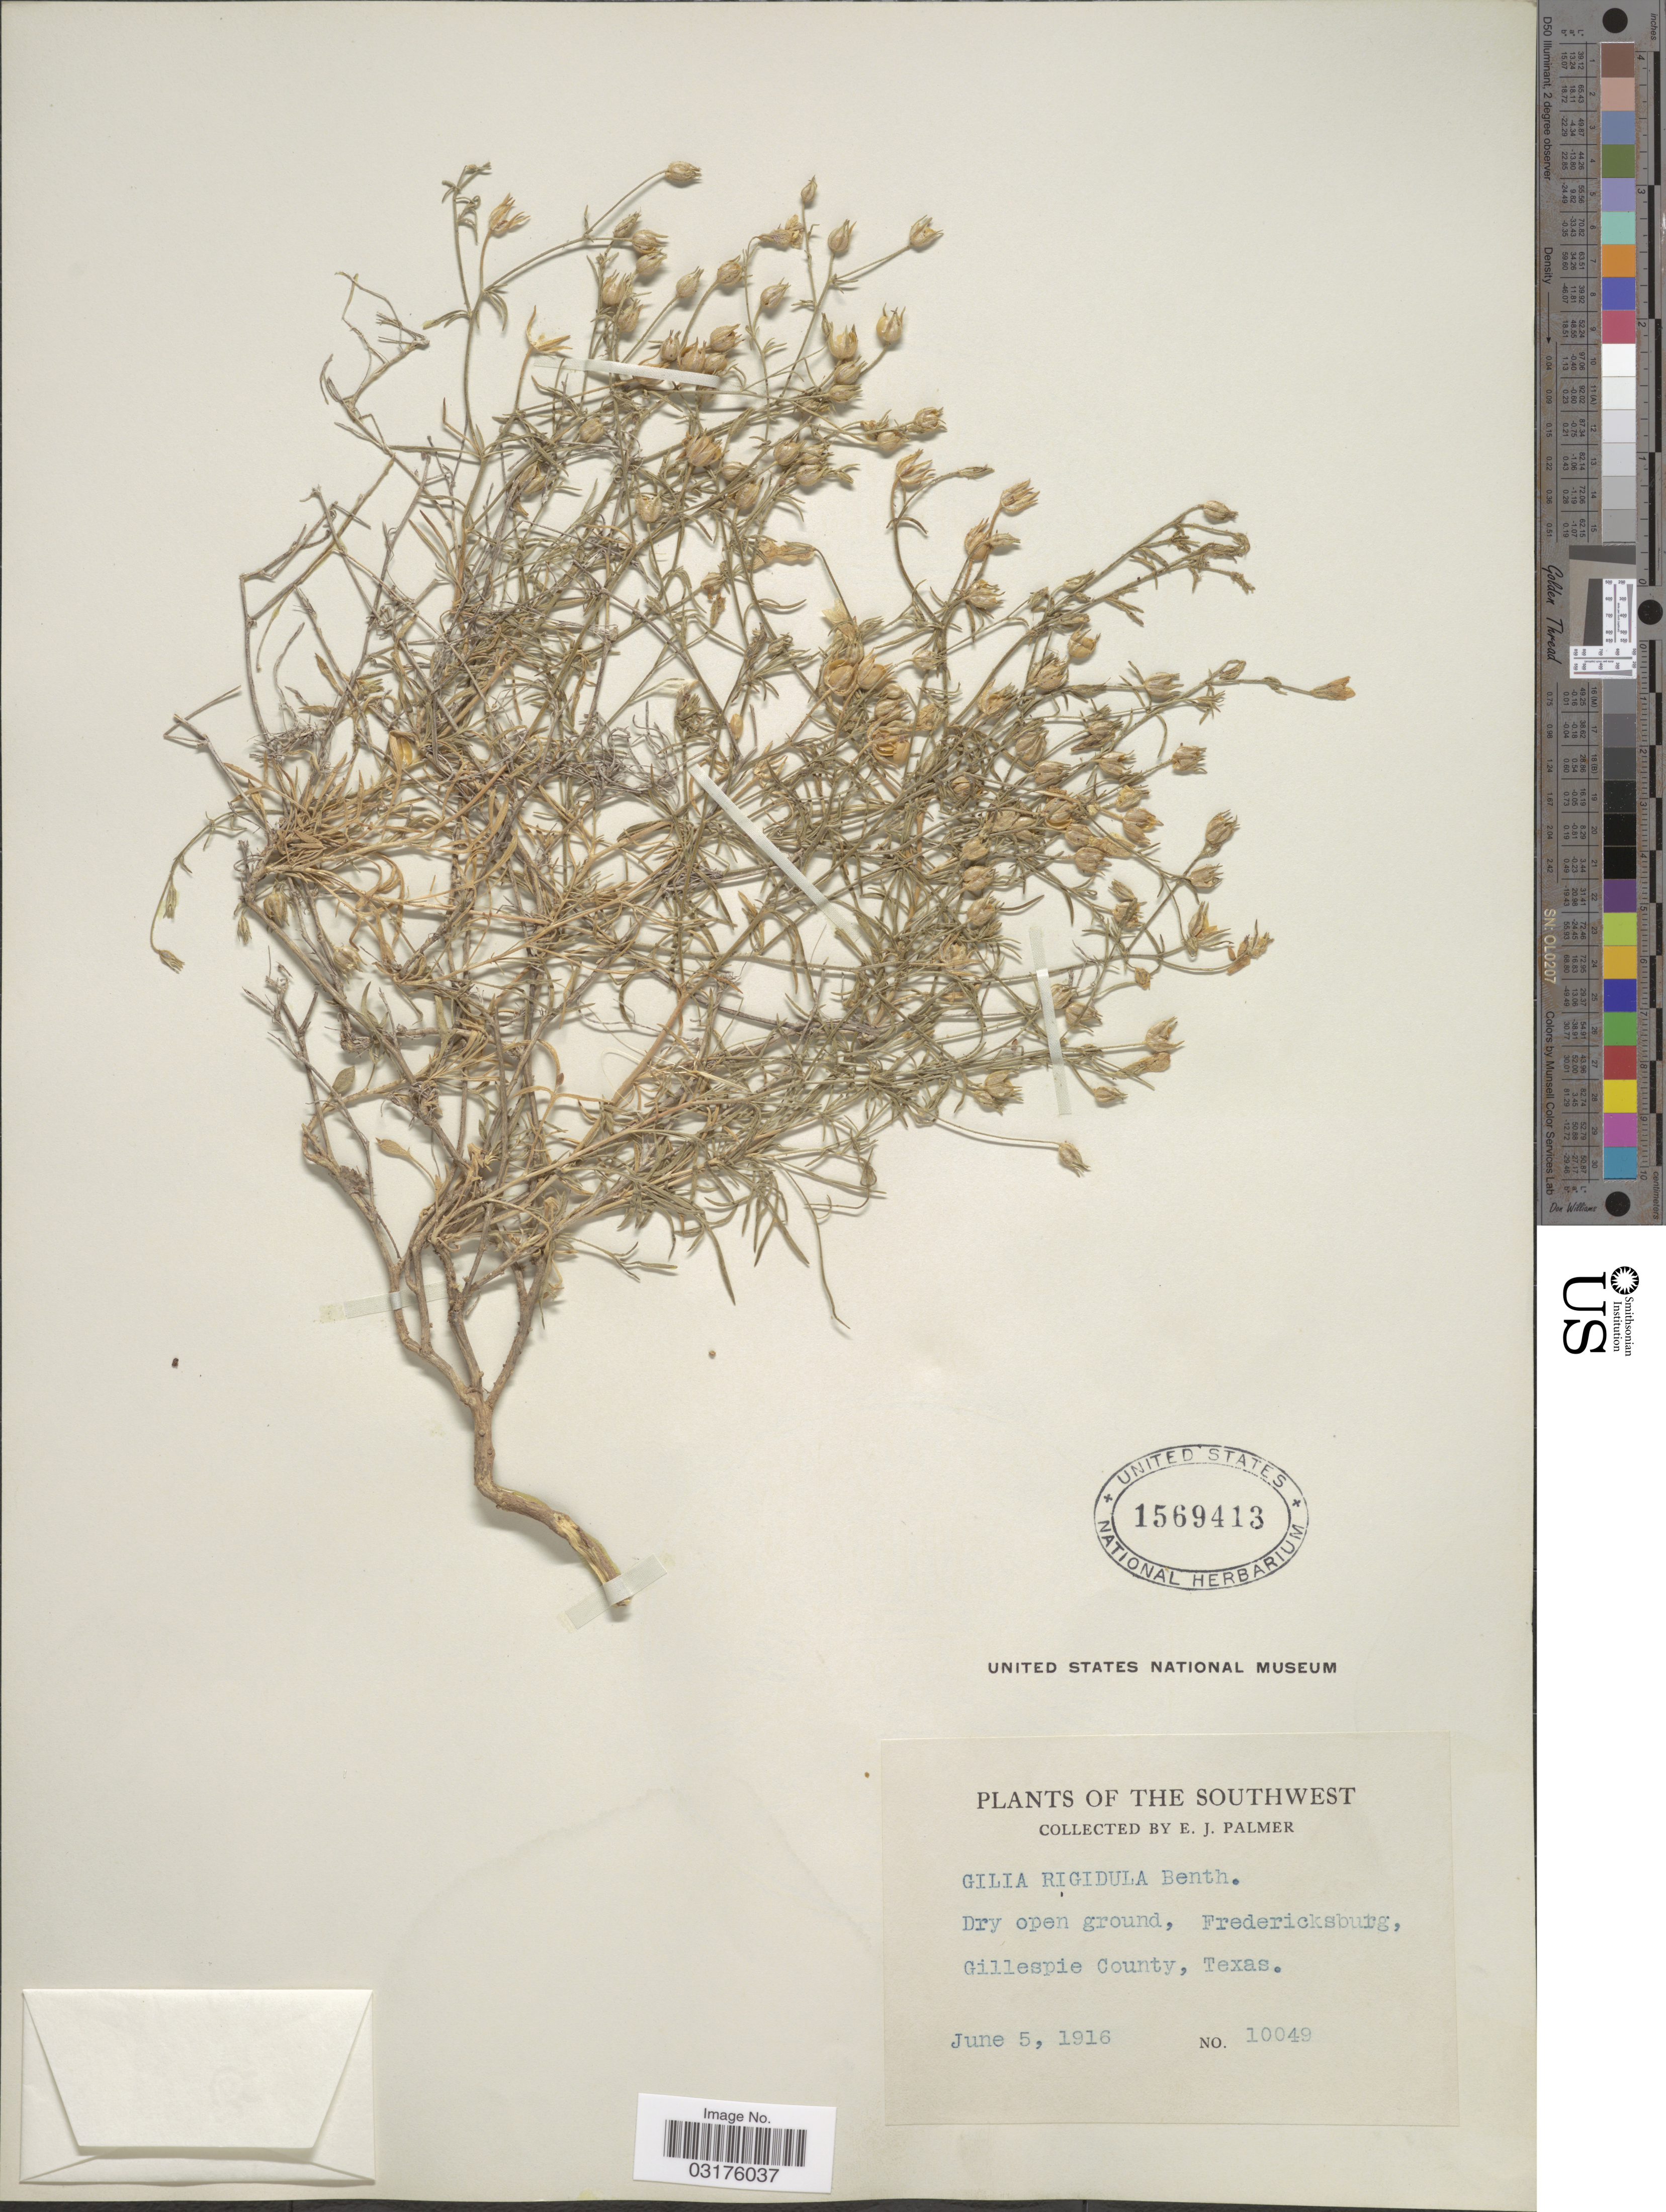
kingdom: Plantae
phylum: Tracheophyta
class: Magnoliopsida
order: Ericales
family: Polemoniaceae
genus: Giliastrum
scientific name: Giliastrum rigidulum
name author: (Benth.) Rydb.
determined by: Strong, Mark T., (BOT), Smithsonian Institution - National Museum of Natural History (UNITED STATES)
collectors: E. J. Palmer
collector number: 10049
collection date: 1916-06-05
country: United States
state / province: Texas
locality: The Southwest, Dry open ground, Fredericksburg, Gillespie County.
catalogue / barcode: US 1569413